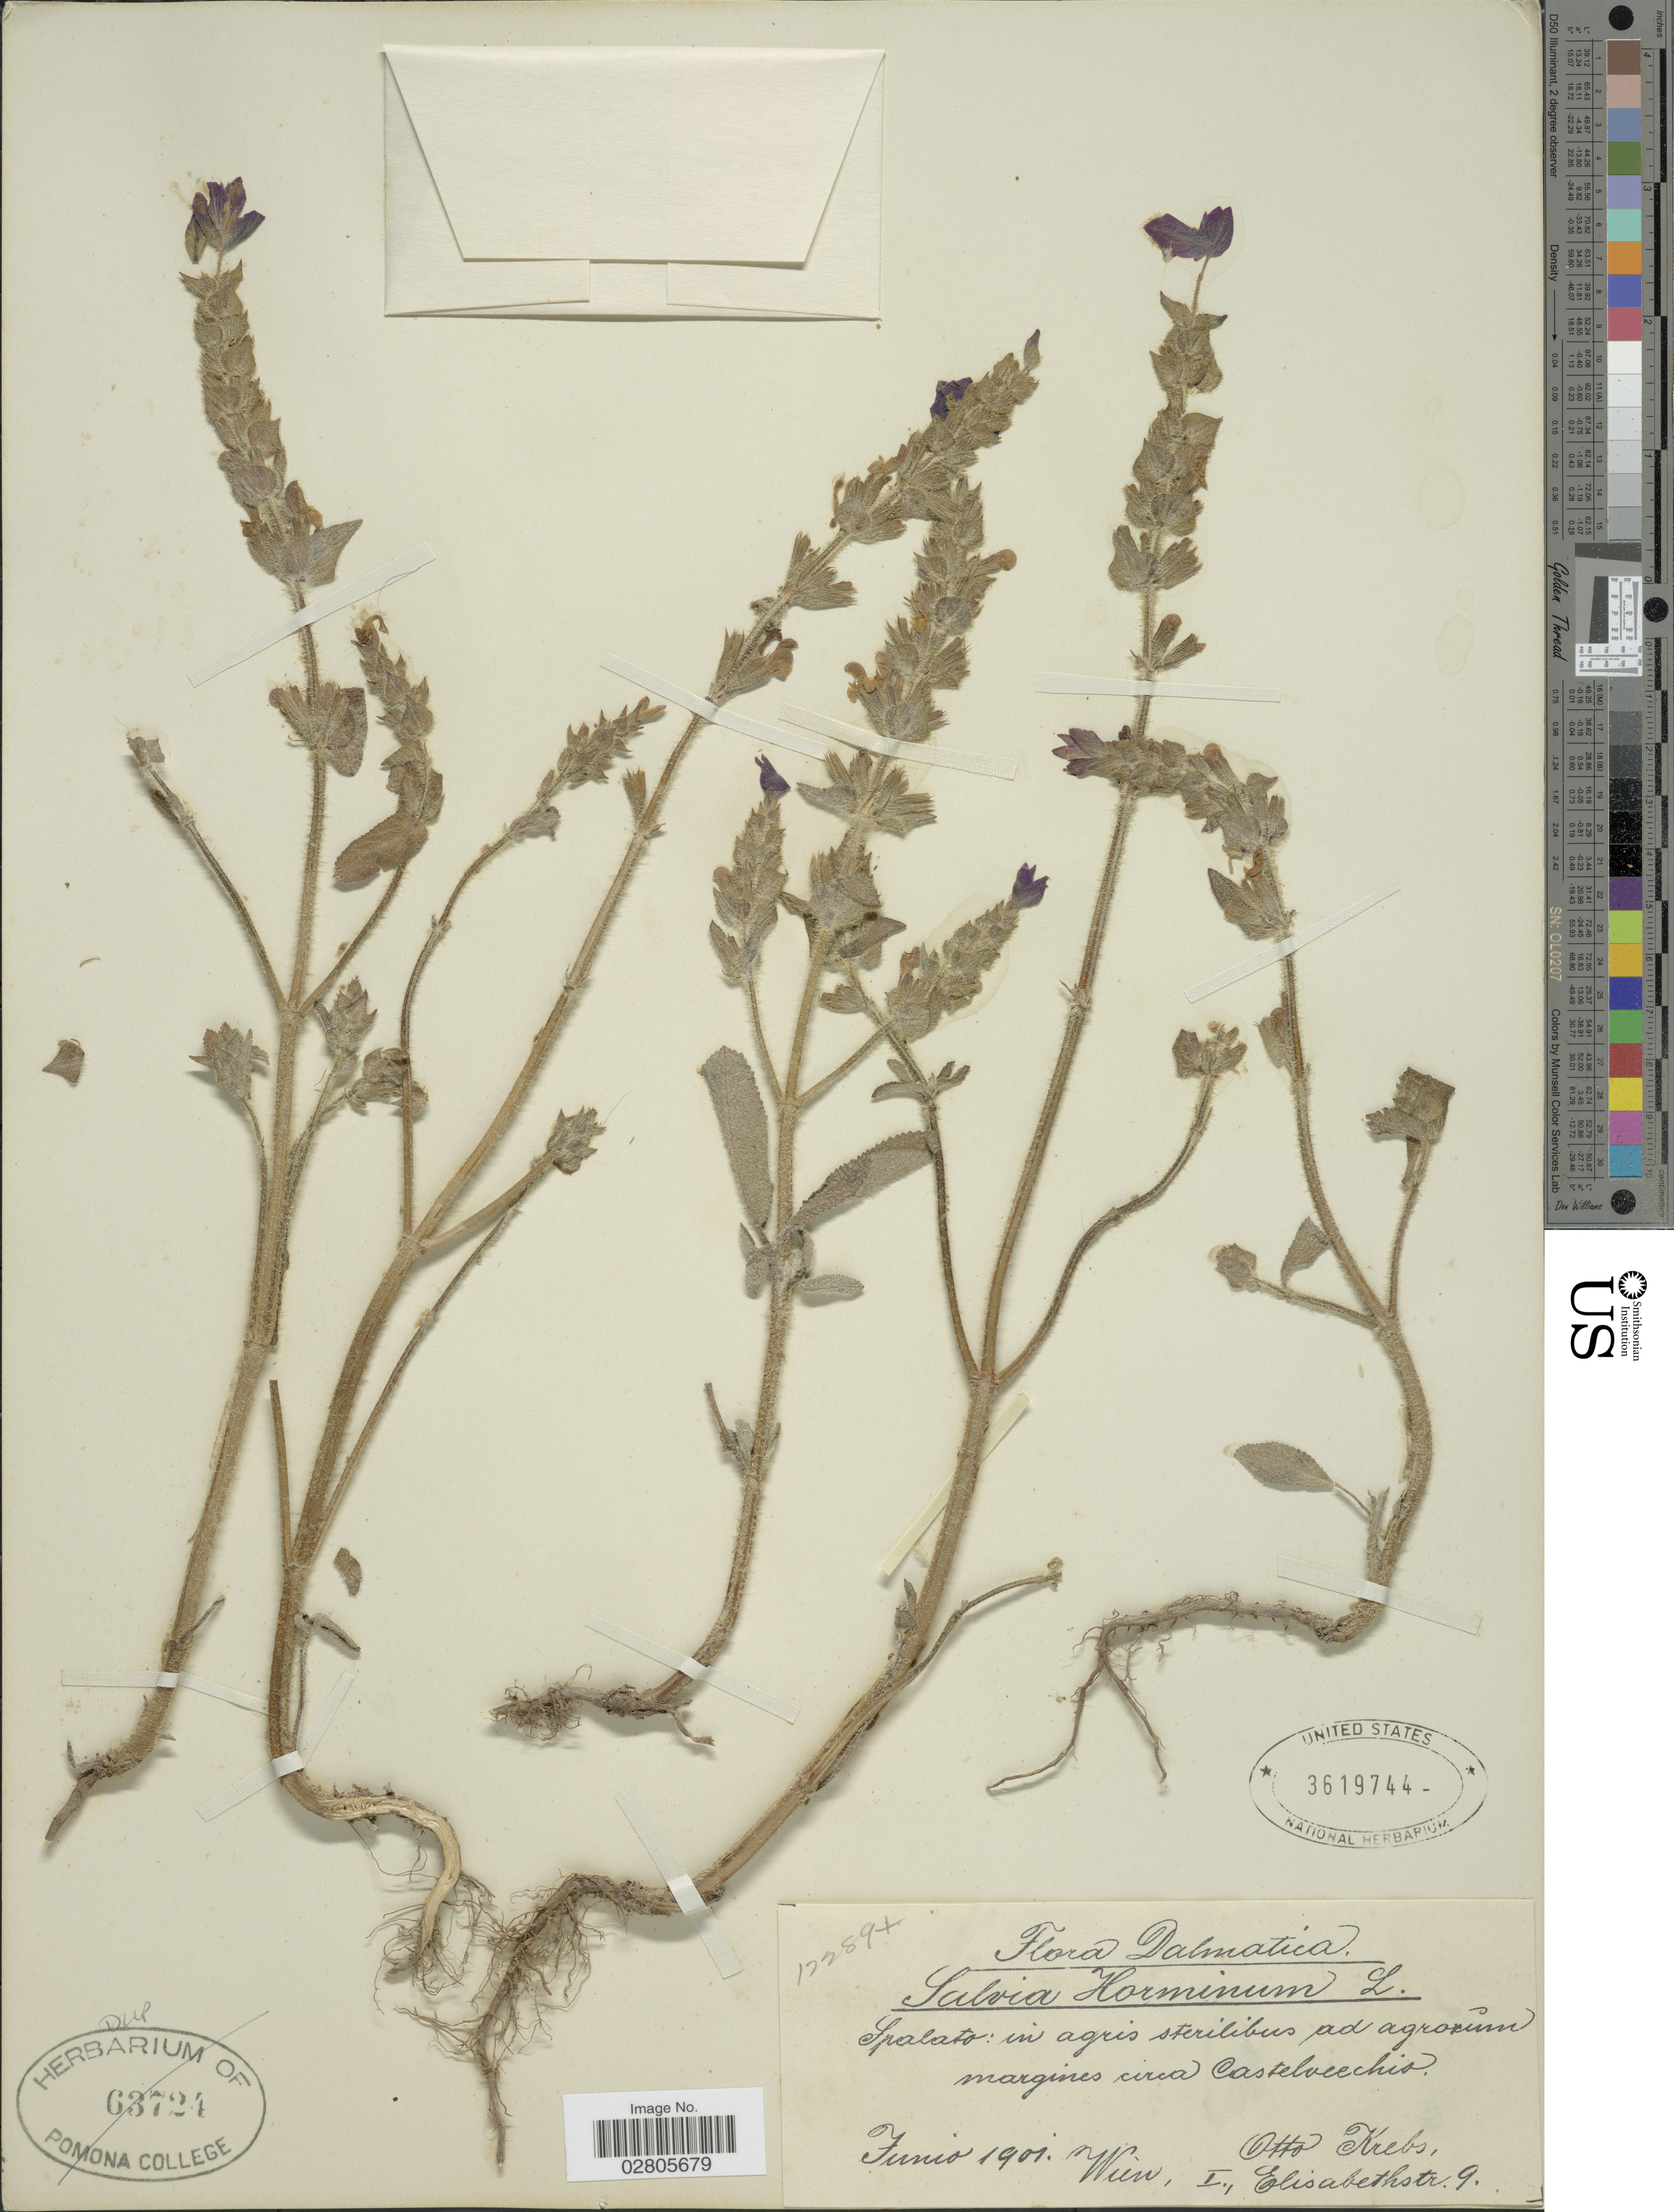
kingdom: Plantae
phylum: Tracheophyta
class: Magnoliopsida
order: Lamiales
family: Lamiaceae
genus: Salvia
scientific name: Salvia horminum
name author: L.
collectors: O. Krebs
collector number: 122894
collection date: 1901-06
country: Croatia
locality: Spalato: in agris sterilibus ad agrosum margines circa Castelvechio.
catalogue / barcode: US 3619744